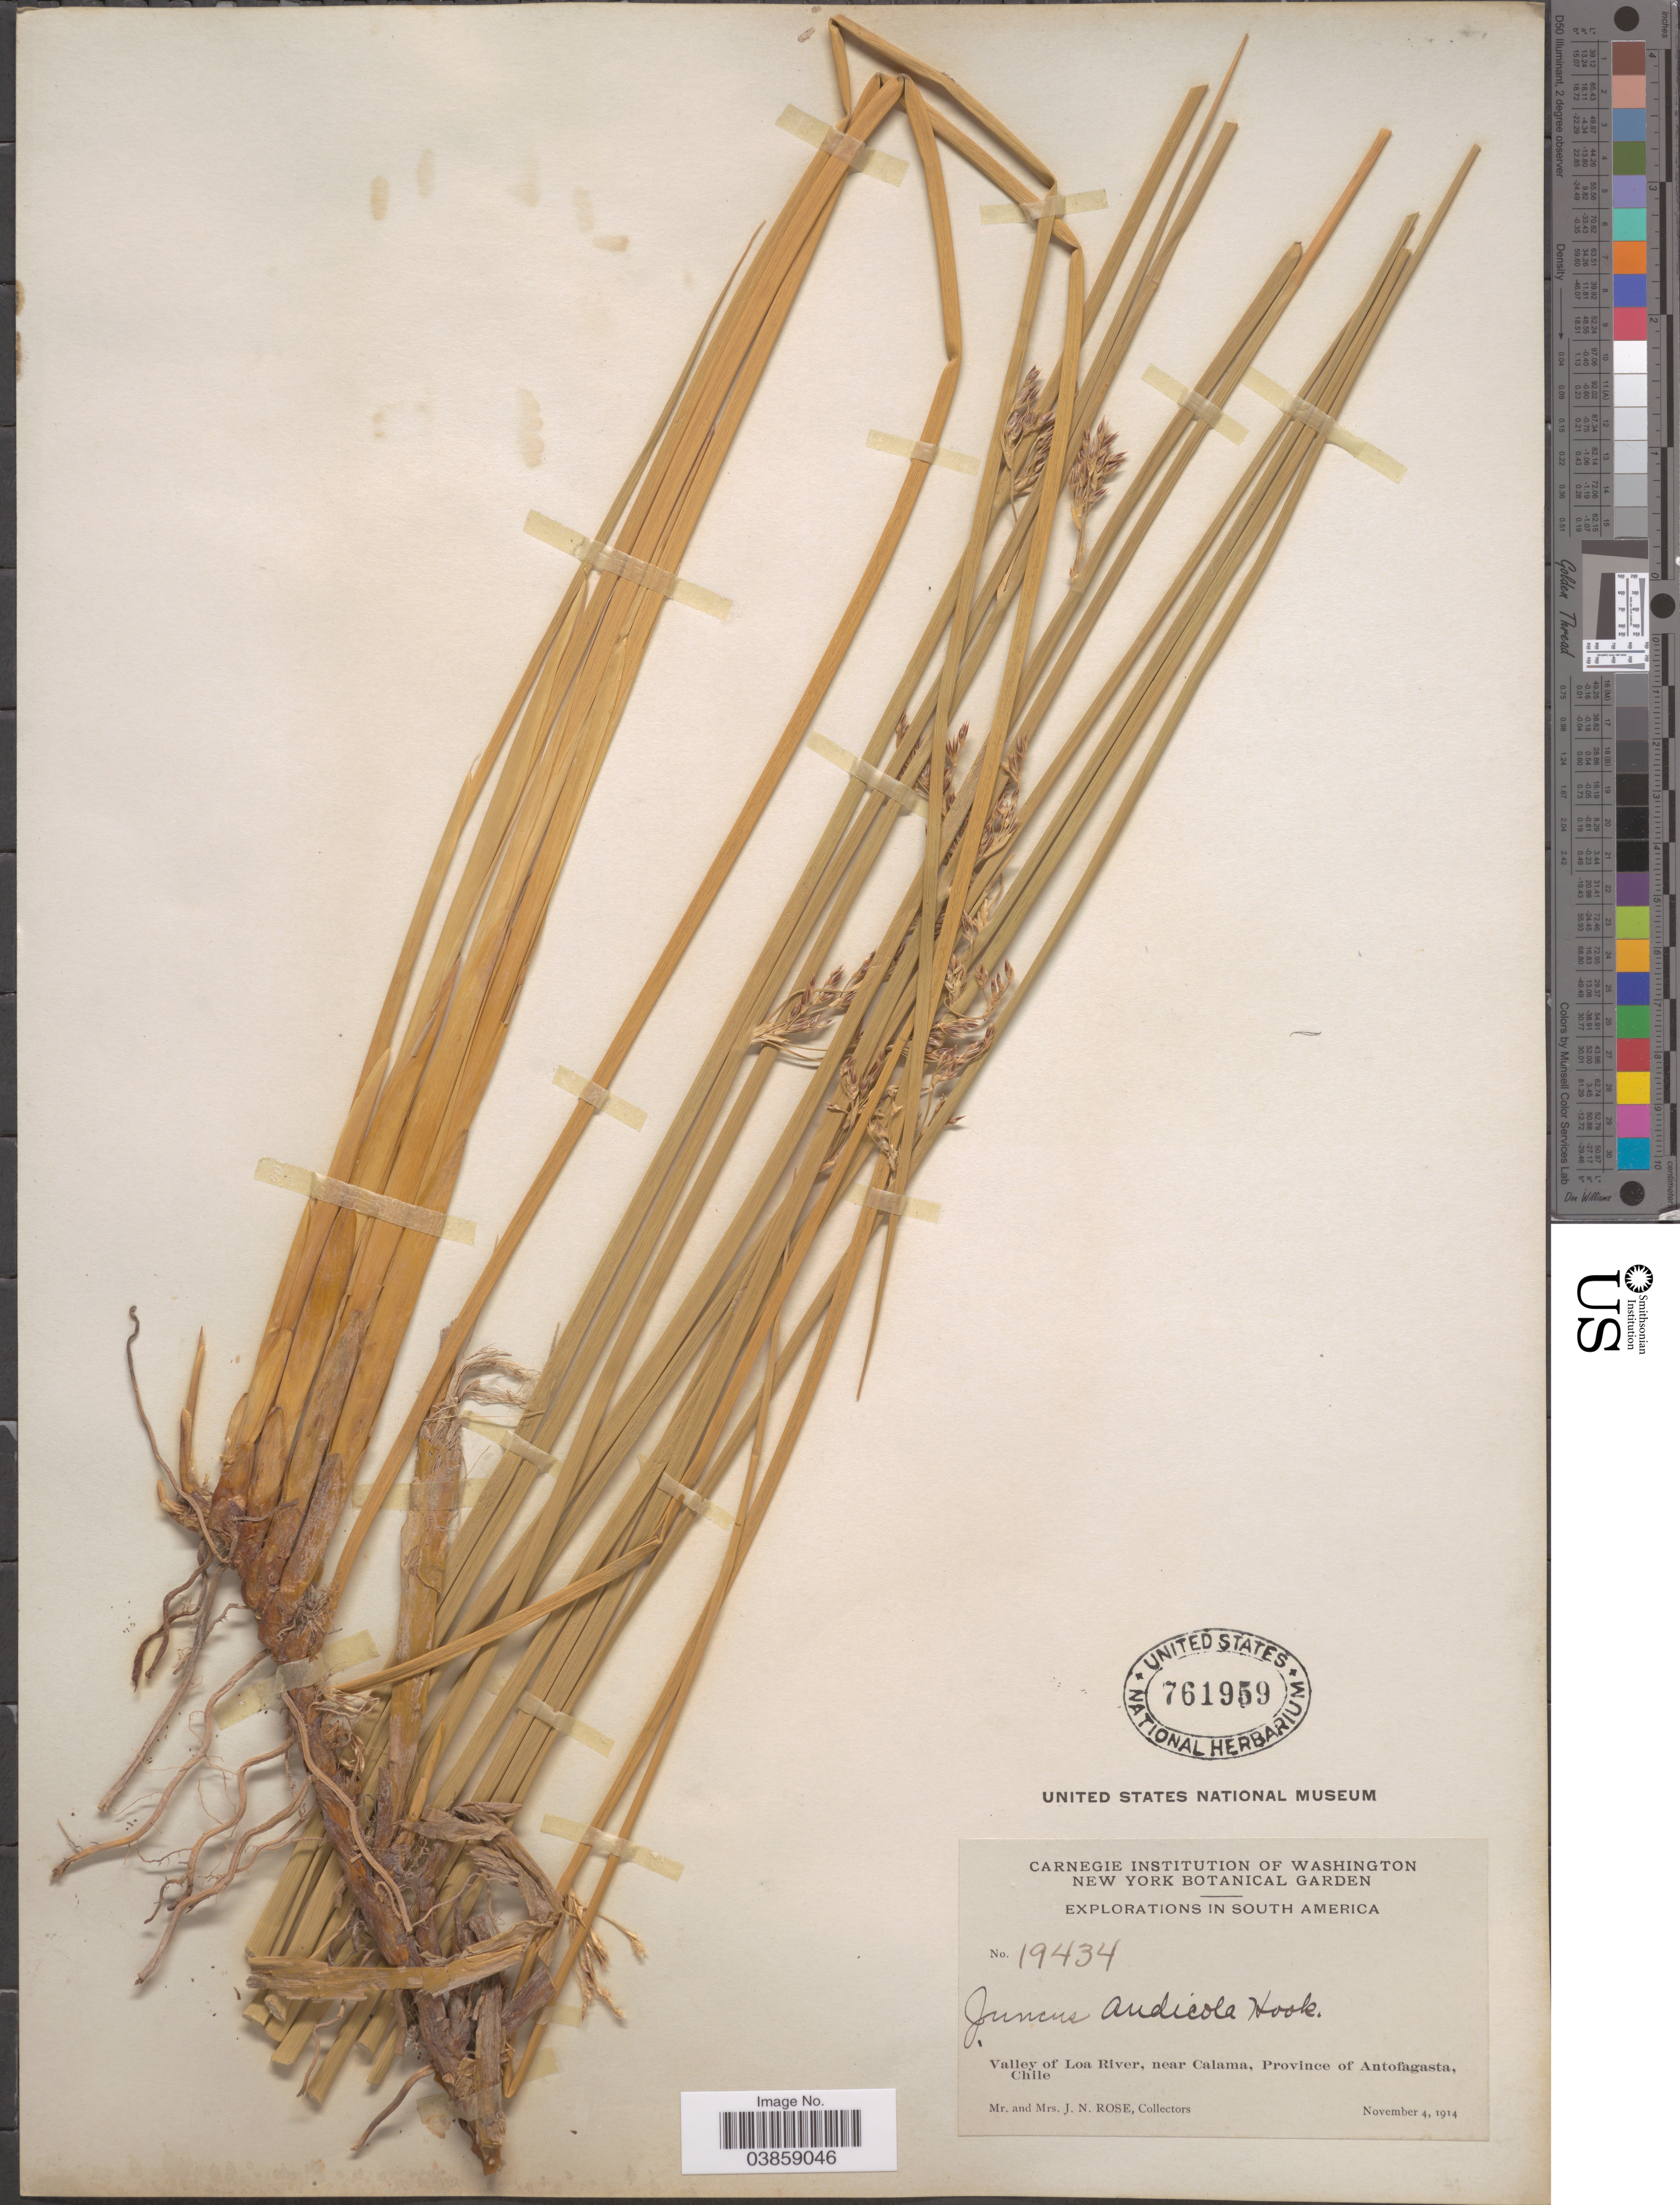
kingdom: Plantae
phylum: Tracheophyta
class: Liliopsida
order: Poales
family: Juncaceae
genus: Juncus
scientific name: Juncus arcticus var. andicola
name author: (Hook.) Balslev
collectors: J. N. Rose & L. B. Rose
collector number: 19434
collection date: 1914-11-04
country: Chile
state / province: Antofagasta (II)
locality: Valley of Loa River, near Calama.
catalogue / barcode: US 761959